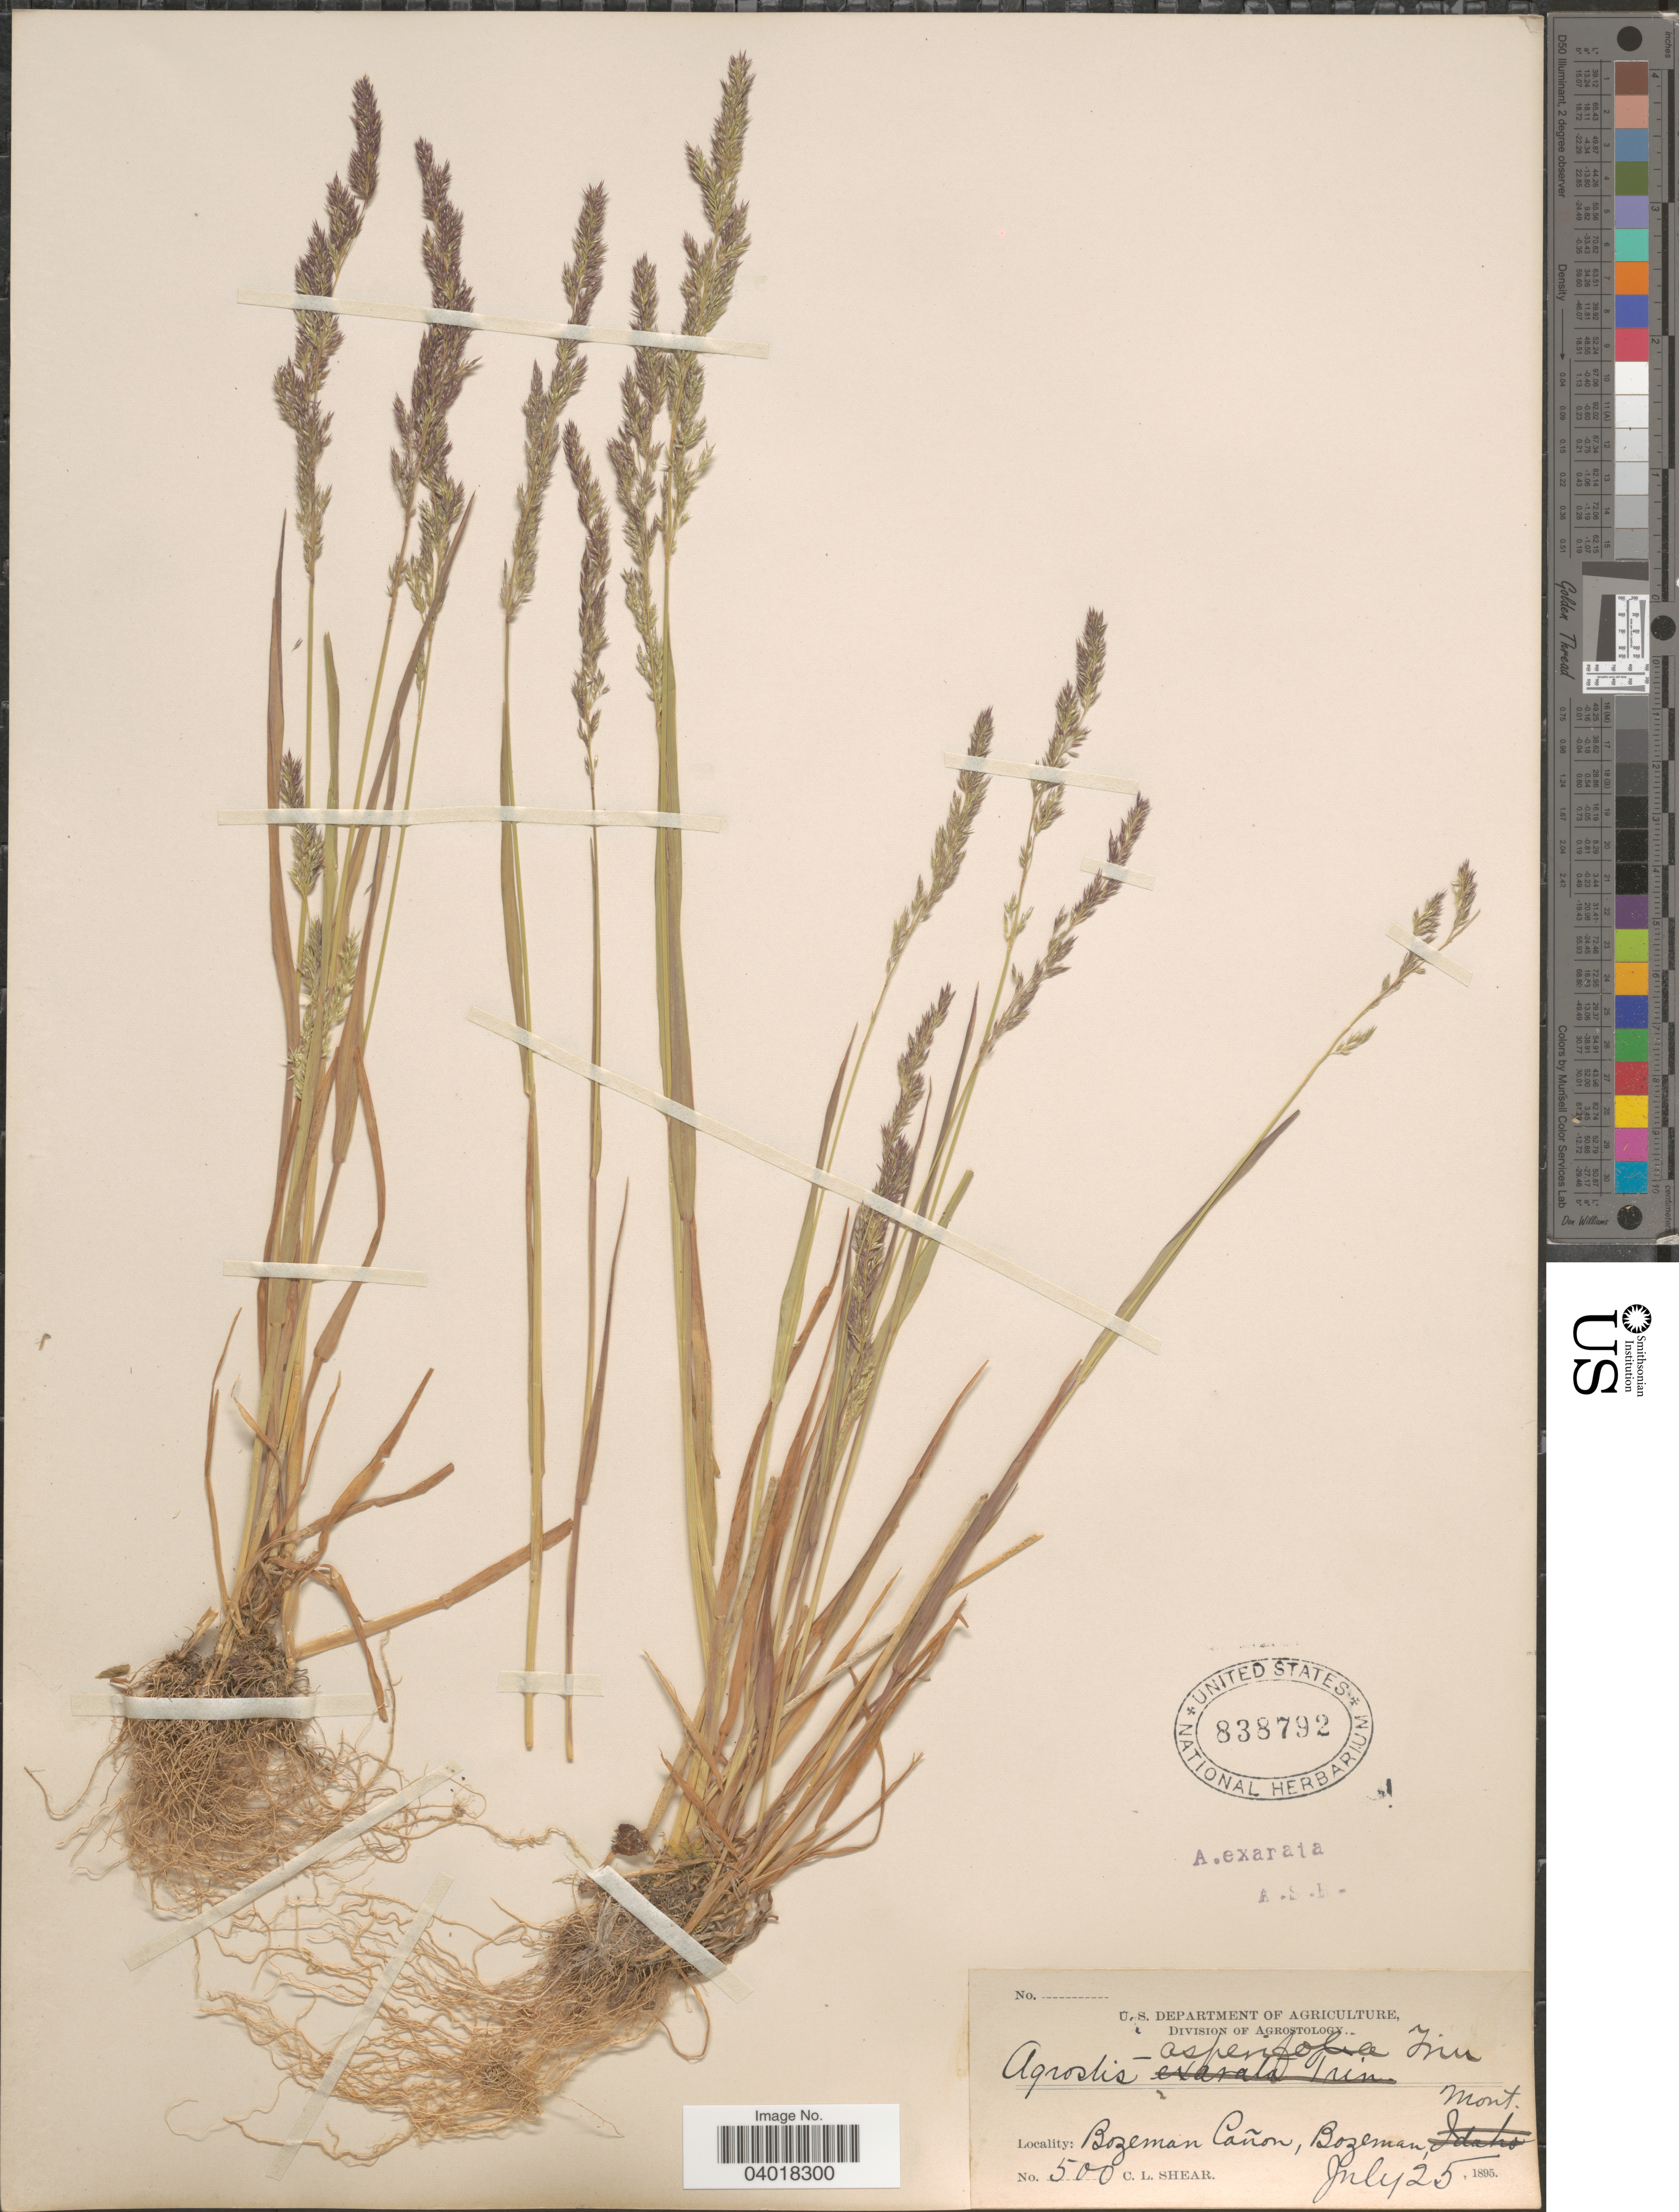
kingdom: Plantae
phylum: Tracheophyta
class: Liliopsida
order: Poales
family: Poaceae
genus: Agrostis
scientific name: Agrostis exarata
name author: Trin.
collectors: C. L. Shear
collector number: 500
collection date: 1895-07-25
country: United States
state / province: Montana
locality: Bozeman Cañon, Bozeman.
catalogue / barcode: US 838792